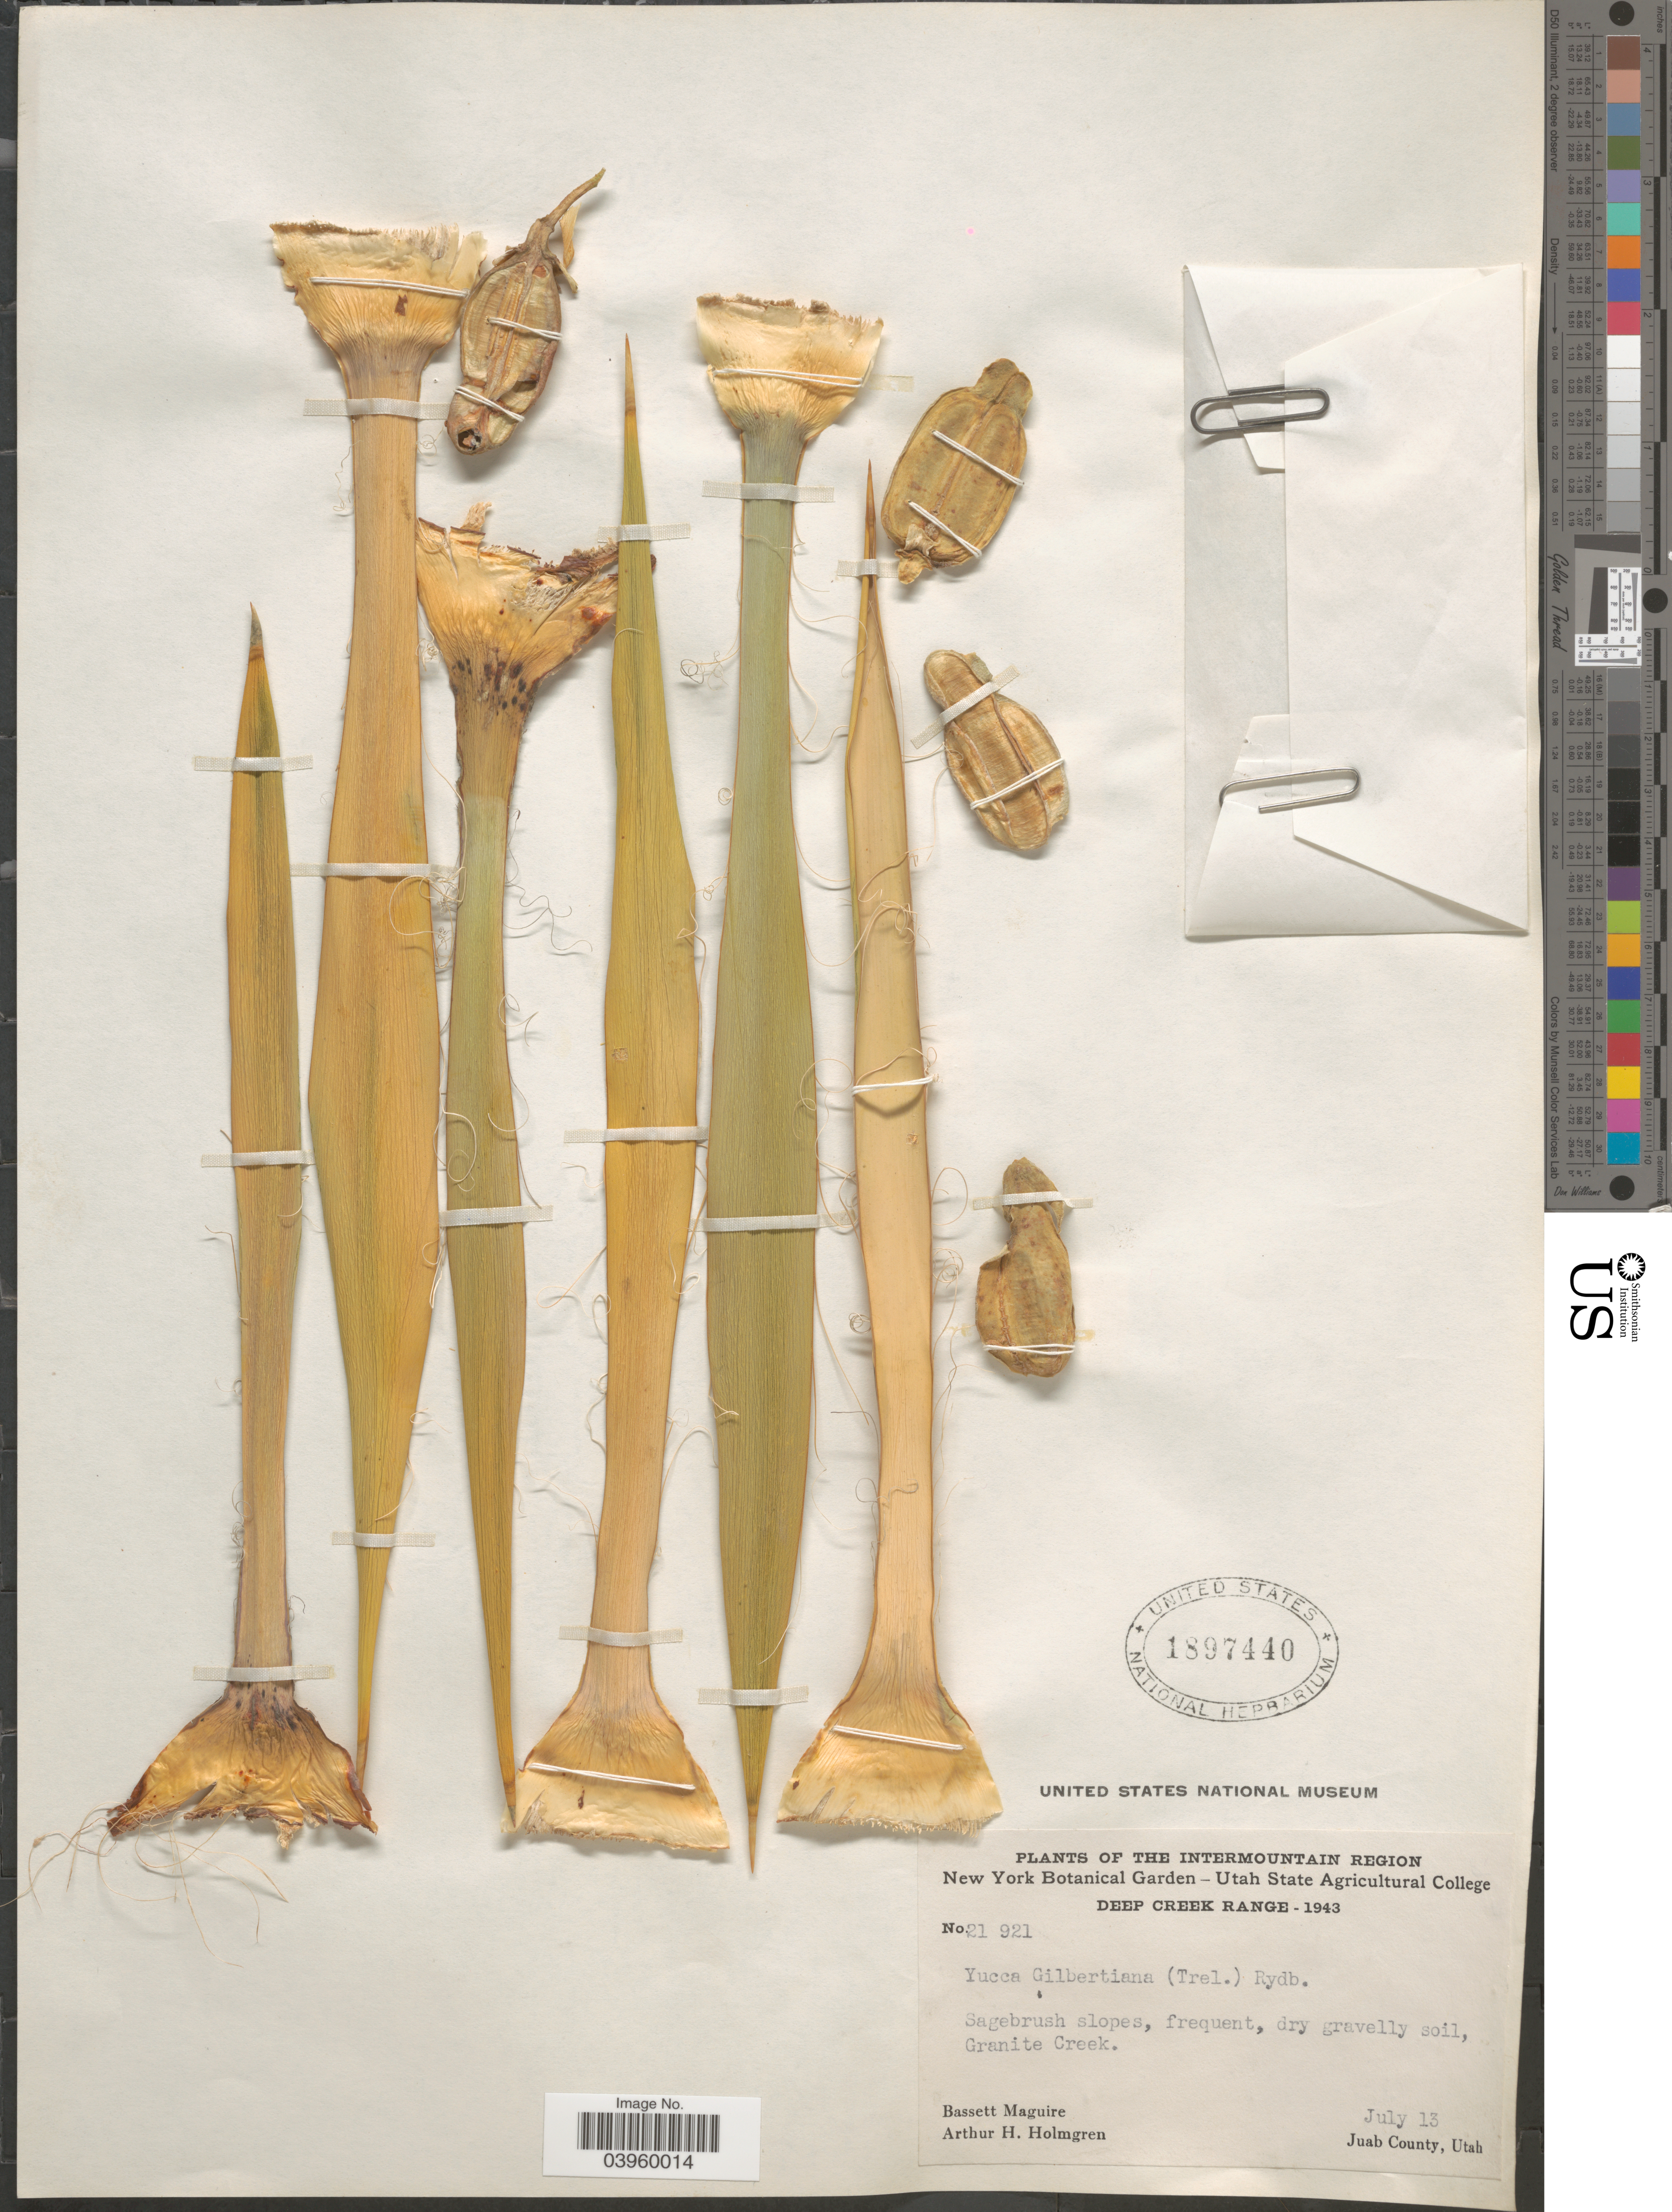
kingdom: Plantae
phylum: Tracheophyta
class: Liliopsida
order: Asparagales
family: Asparagaceae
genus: Yucca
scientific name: Yucca harrimaniae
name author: Trel.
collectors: B. Maguire & A. H. Holmgren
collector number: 21921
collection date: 1943-07-13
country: United States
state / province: Utah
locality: Intermountain Region. Deep Creek Range. Granite Creek. Juab County.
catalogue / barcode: US 1897440